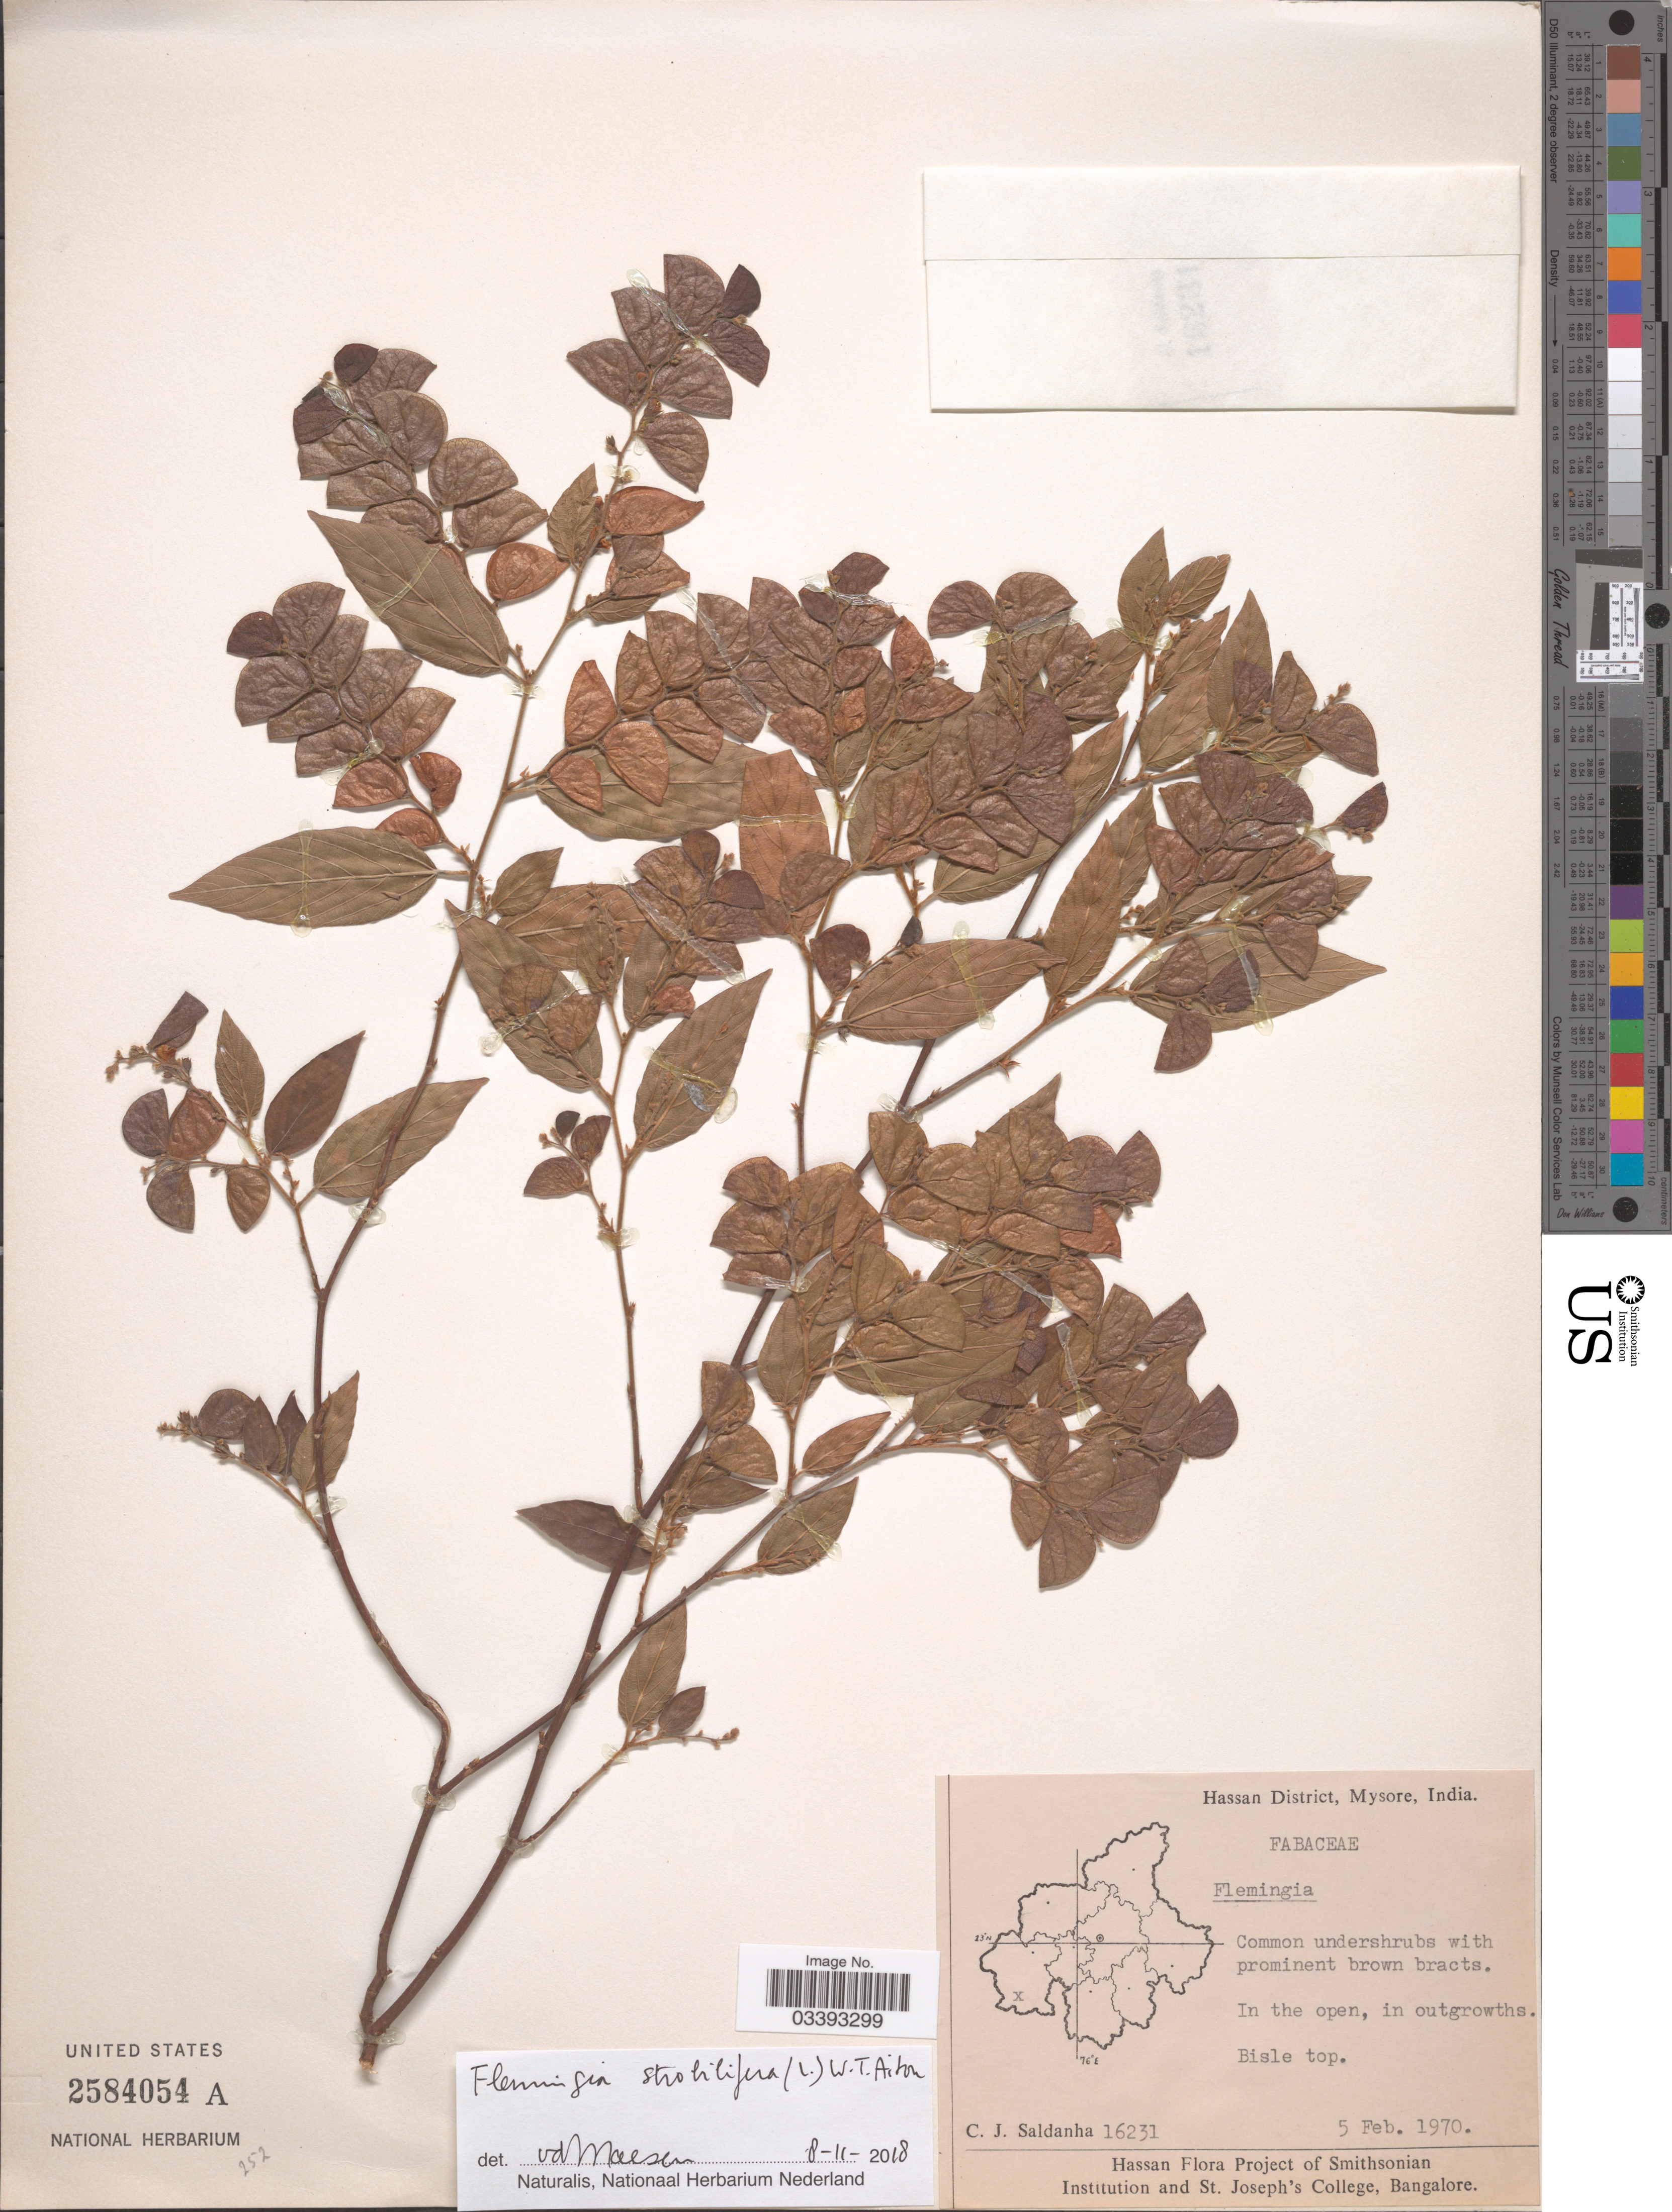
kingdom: Plantae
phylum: Tracheophyta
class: Magnoliopsida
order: Fabales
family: Fabaceae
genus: Flemingia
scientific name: Flemingia strobilifera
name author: (L.) W.T. Aiton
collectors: C. J. Saldanha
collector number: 16231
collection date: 1970-02-05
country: India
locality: Hassan District, Mysore. Bisle top.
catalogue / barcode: US 2584054A